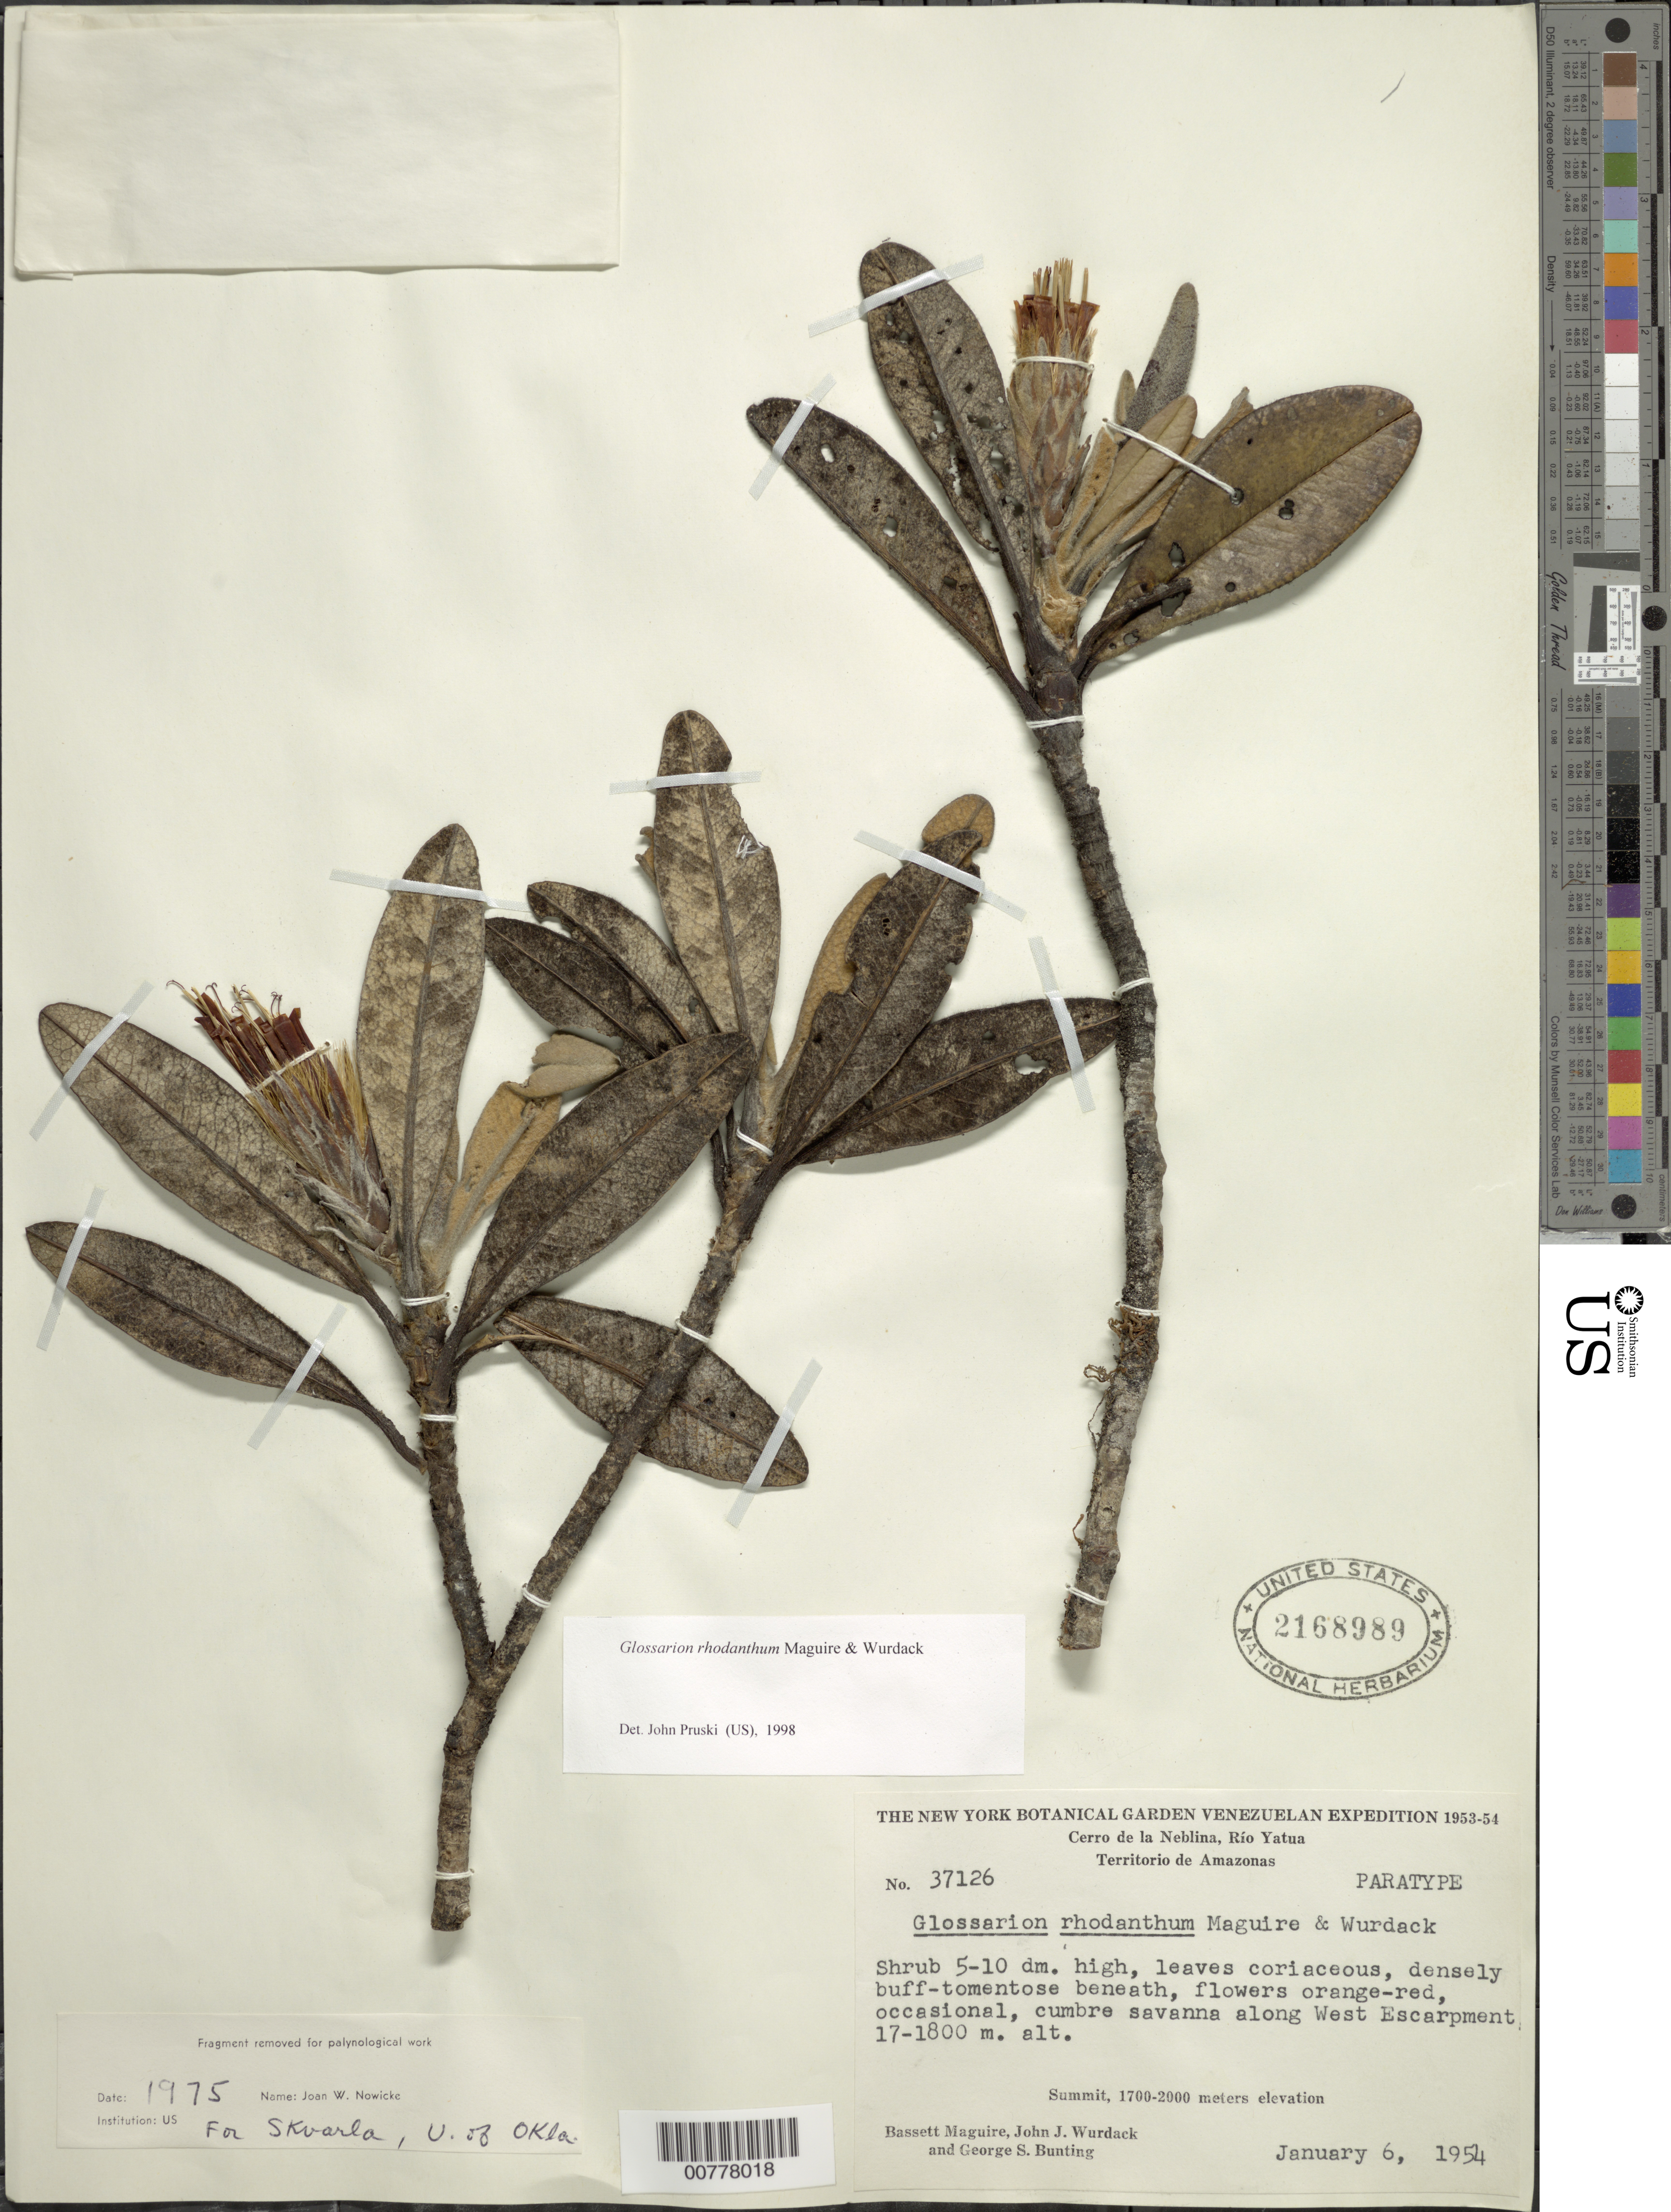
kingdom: Plantae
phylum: Tracheophyta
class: Magnoliopsida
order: Asterales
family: Asteraceae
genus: Glossarion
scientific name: Glossarion rhodanthum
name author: Maguire & Wurdack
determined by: Pruski, J. F.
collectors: B. Maguire, J. J. Wurdack & G. S. Bunting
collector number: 37126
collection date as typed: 6-Jan-54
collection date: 1954-01-06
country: Venezuela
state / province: Amazonas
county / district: Río Negro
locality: Cerro de la Neblina, Río Yatua, 5 km W of Cumbre Camp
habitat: Cumbre savanna, along west escarpment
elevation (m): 1700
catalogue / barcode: US 2168989